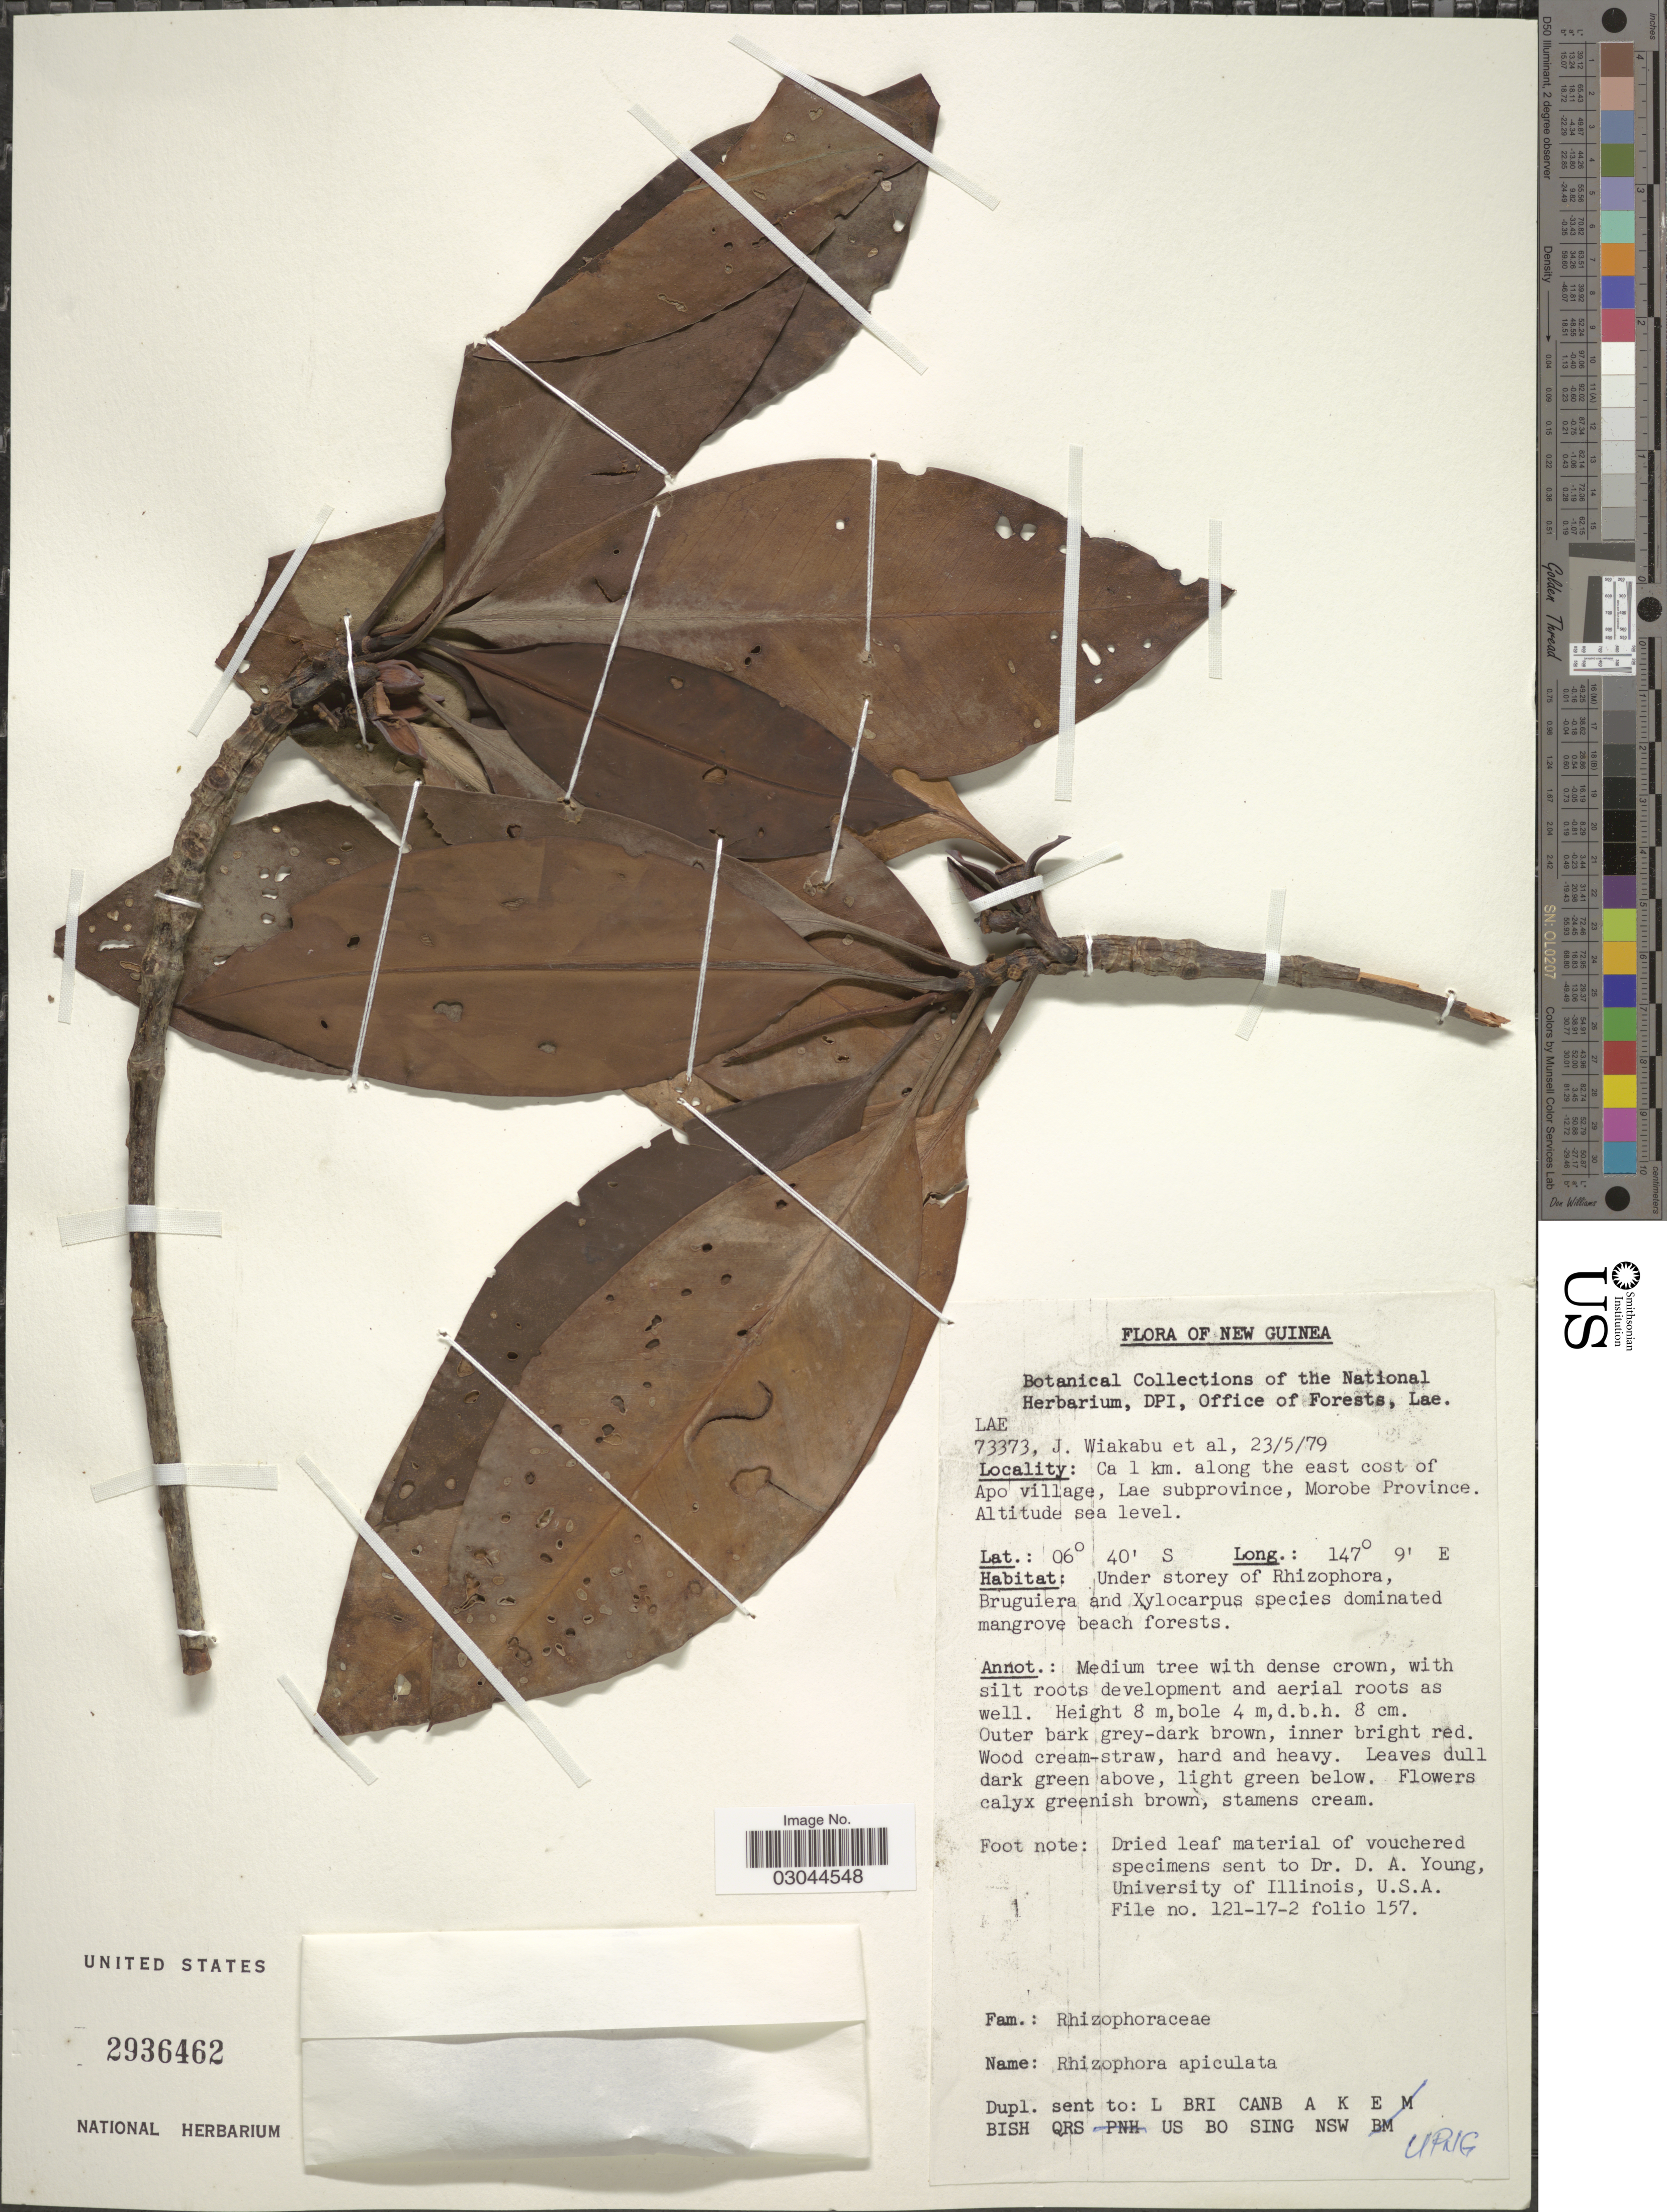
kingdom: Plantae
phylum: Tracheophyta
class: Magnoliopsida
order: Malpighiales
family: Rhizophoraceae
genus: Rhizophora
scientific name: Rhizophora apiculata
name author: Blume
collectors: J. Wiakabu & et al.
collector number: LAE 73373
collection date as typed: Transcribed d/m/y: 23/5/79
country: Papua New Guinea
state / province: Morobe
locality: New Guinea. Ca 1 km. along the east coast of Apo village, Lae subprovince.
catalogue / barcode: US 2936462